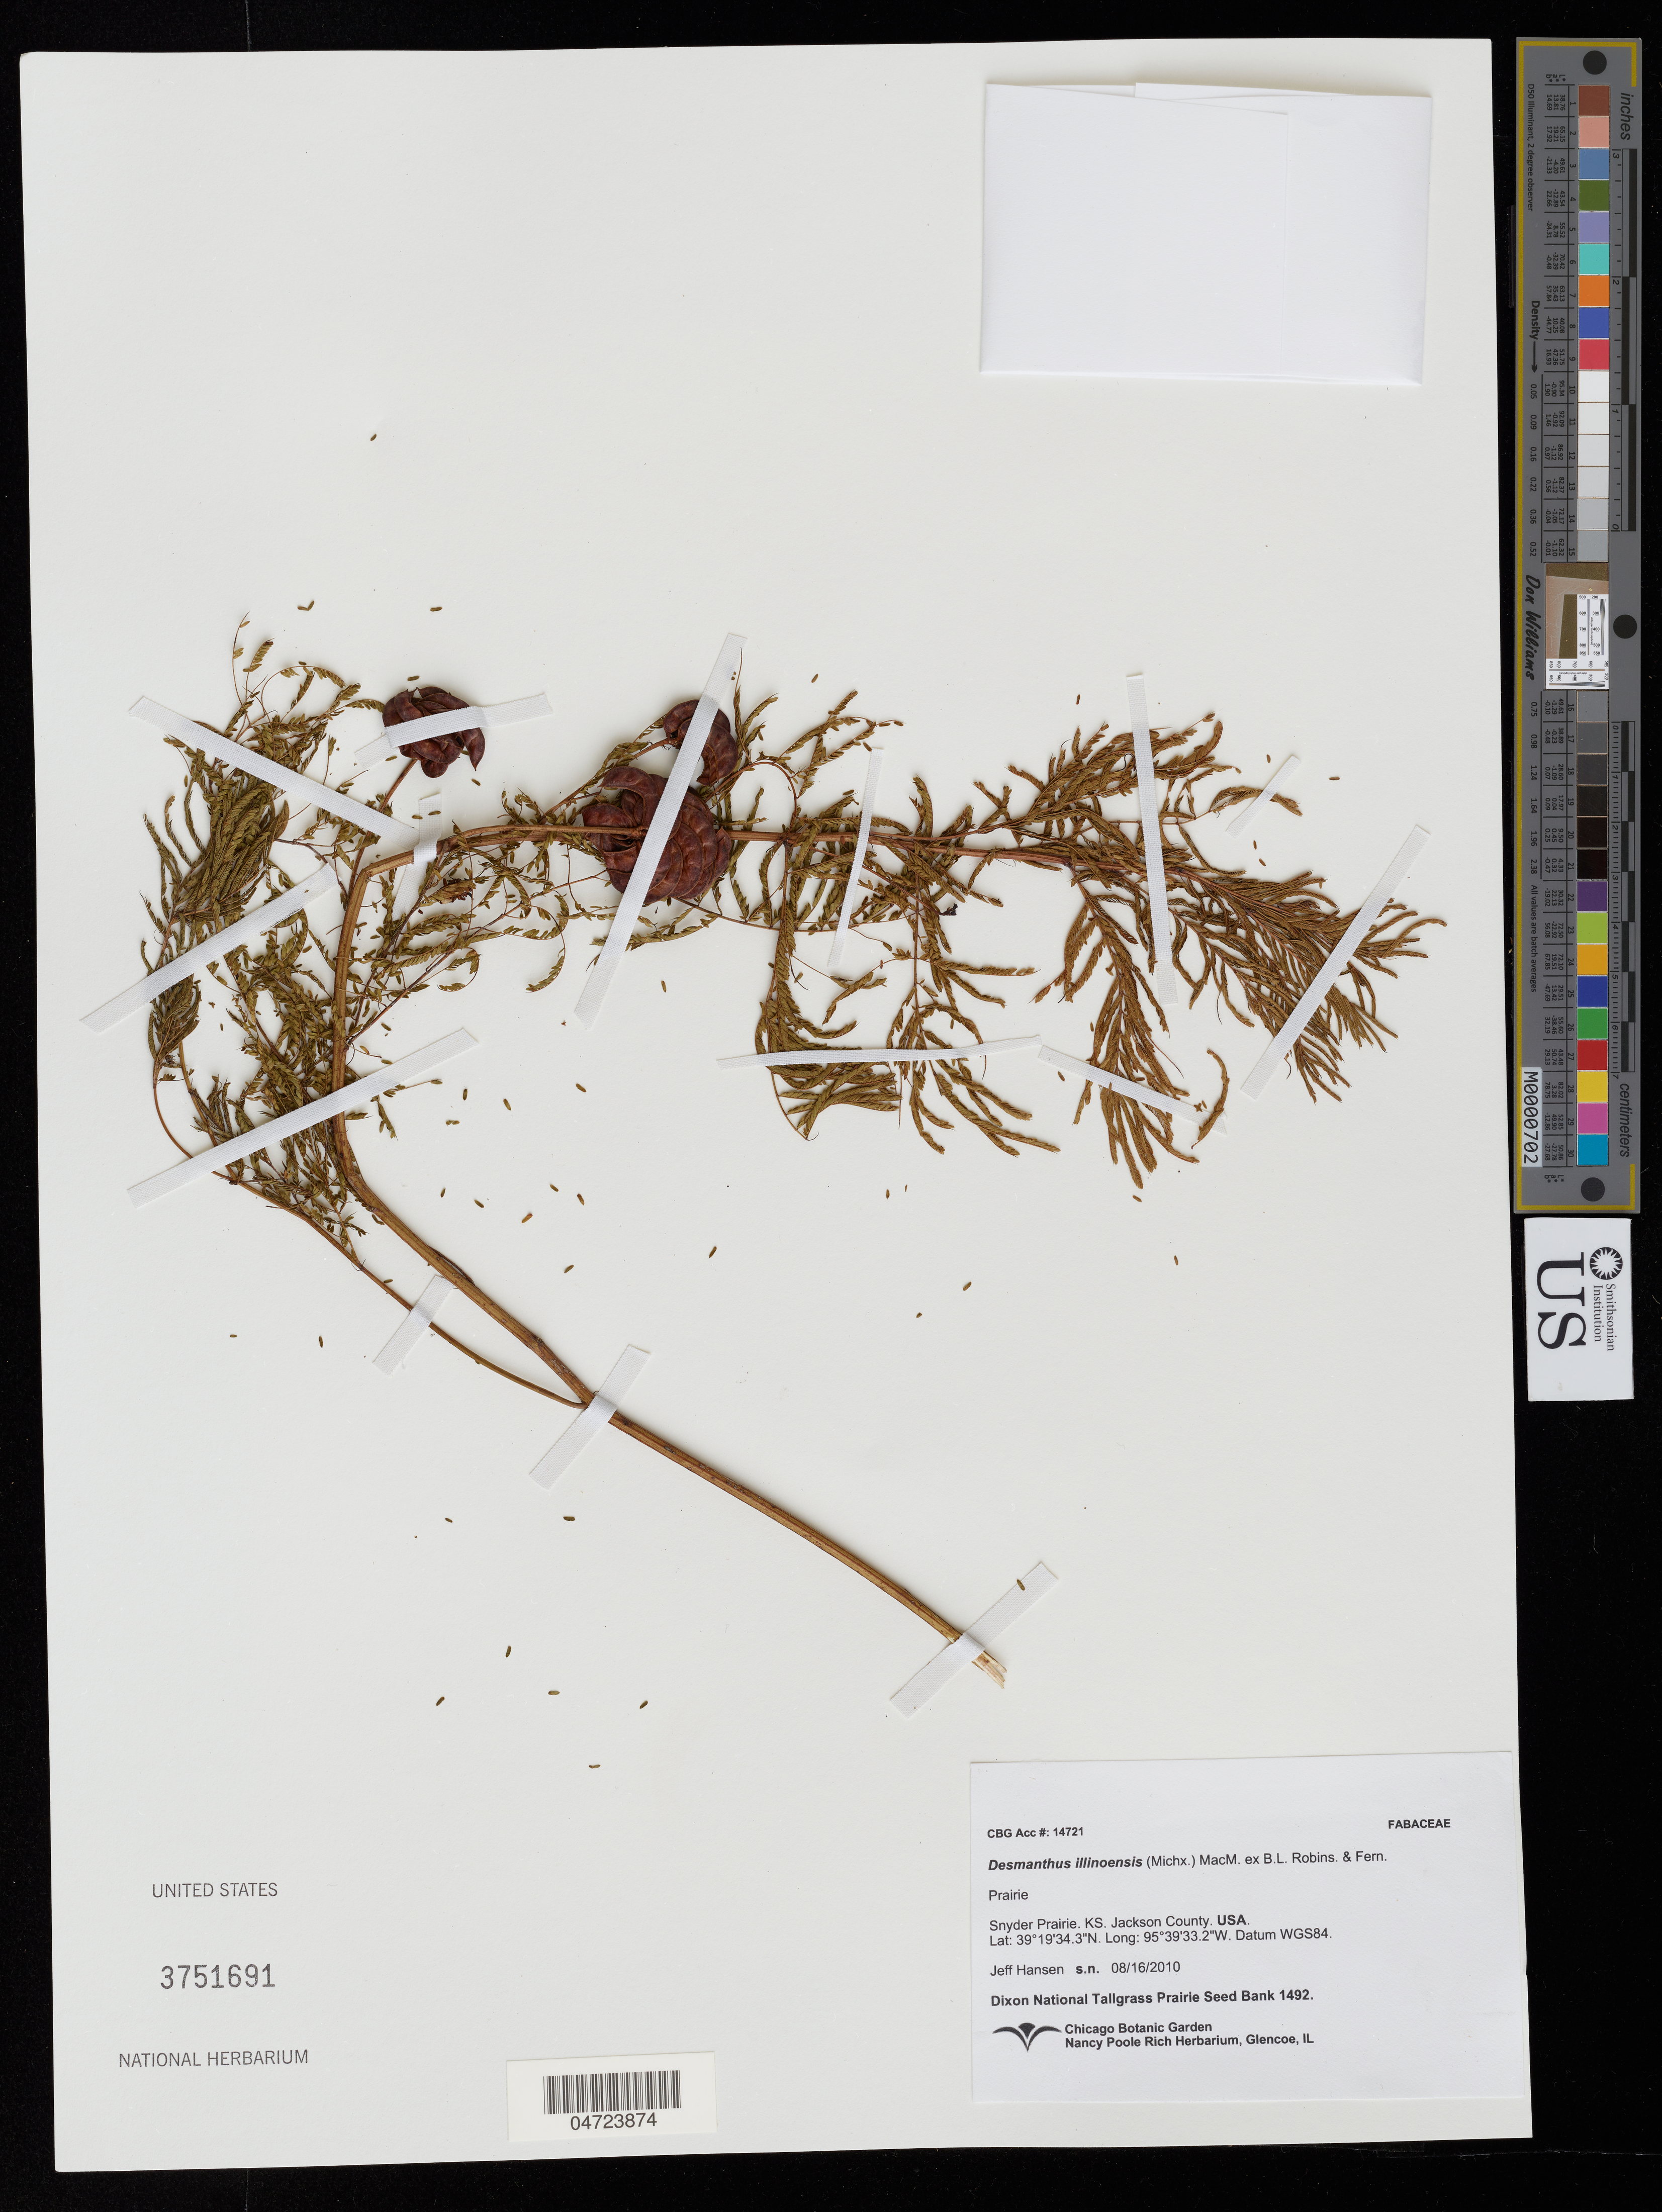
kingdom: Plantae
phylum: Tracheophyta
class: Magnoliopsida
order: Fabales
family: Fabaceae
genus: Desmanthus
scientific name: Desmanthus illinoensis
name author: (Michx.) MacMill.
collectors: J. Hansen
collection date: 2010-08-16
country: United States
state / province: Kansas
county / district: Jackson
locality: Snyder Prairie. Jackson County.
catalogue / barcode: US 3751691